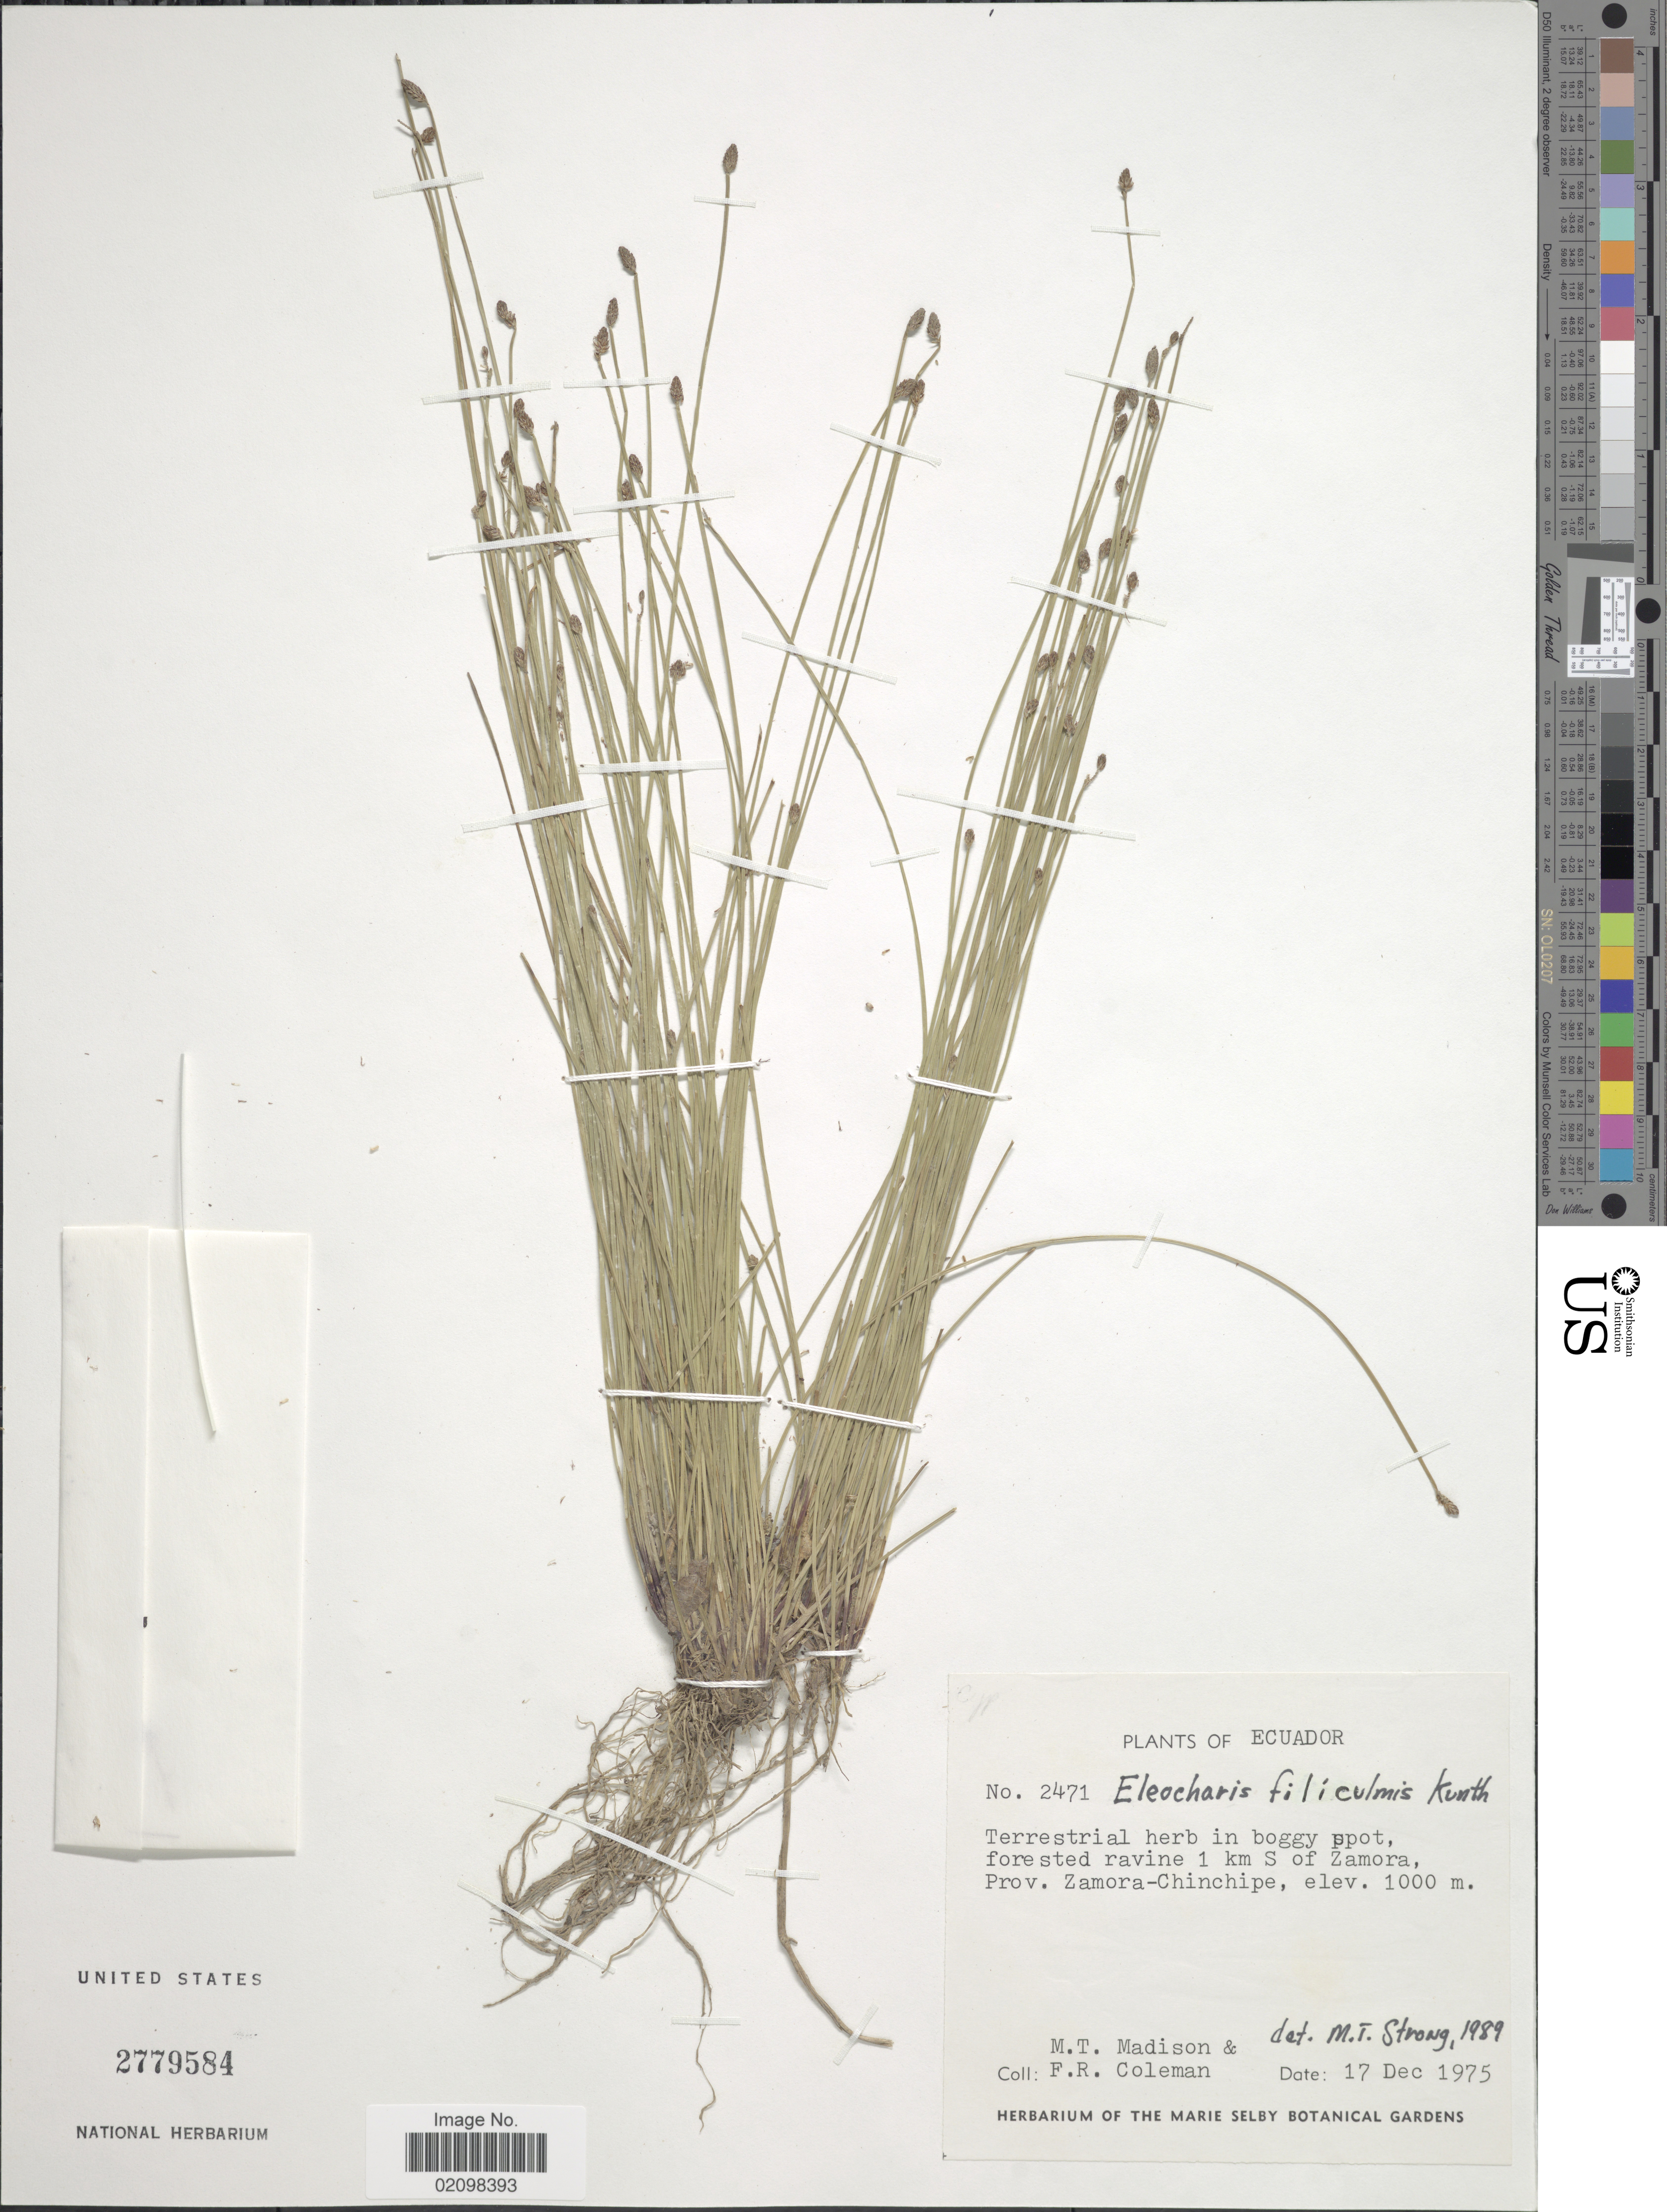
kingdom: Plantae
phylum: Tracheophyta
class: Liliopsida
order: Poales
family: Cyperaceae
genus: Eleocharis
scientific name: Eleocharis filiculmis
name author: Kunth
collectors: M. T. Madison & F. Coleman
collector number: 2471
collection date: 1975-12-17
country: Ecuador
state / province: Zamora-Chinchipe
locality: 1 km S of Zamora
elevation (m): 1000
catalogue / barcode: US 2779584